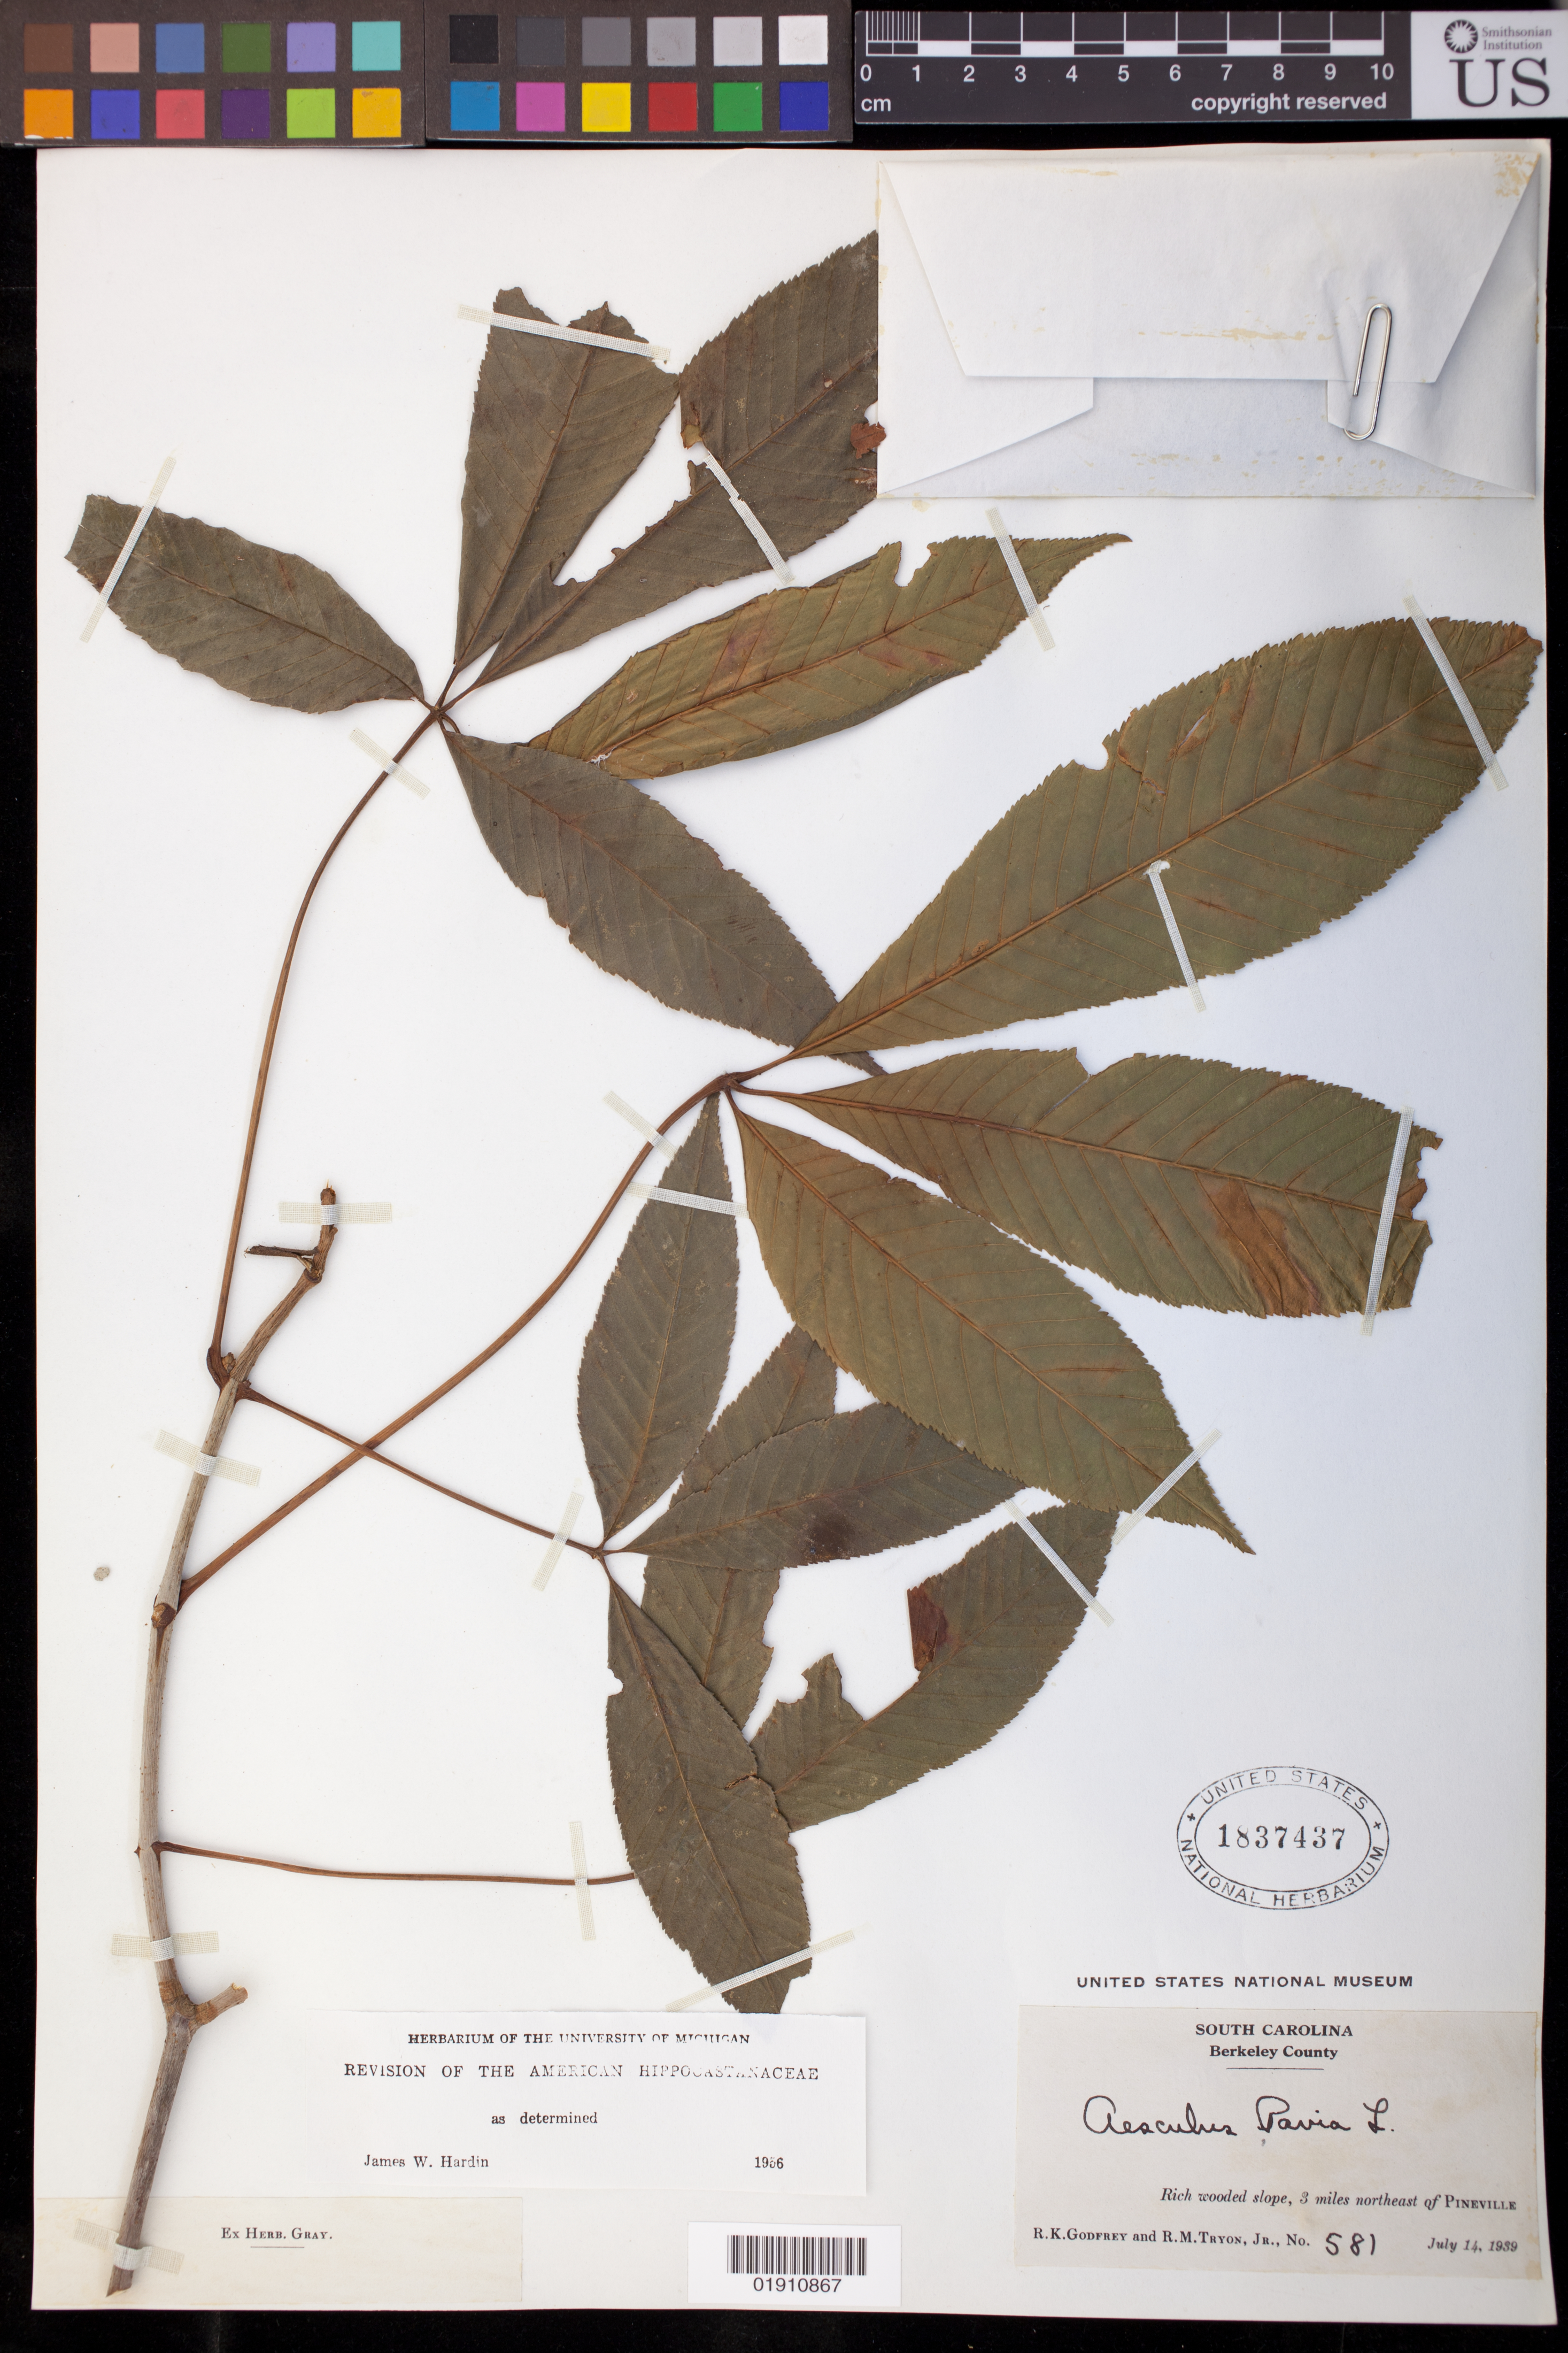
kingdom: Plantae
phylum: Tracheophyta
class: Magnoliopsida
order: Sapindales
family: Sapindaceae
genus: Aesculus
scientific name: Aesculus pavia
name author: L.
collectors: R. K. Godfrey & R. M. Tryon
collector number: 581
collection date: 1939-07-14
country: United States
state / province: South Carolina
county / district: Berkeley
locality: Rich wooded slope, 3 miles northeast of Pineville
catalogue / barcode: US 1837437